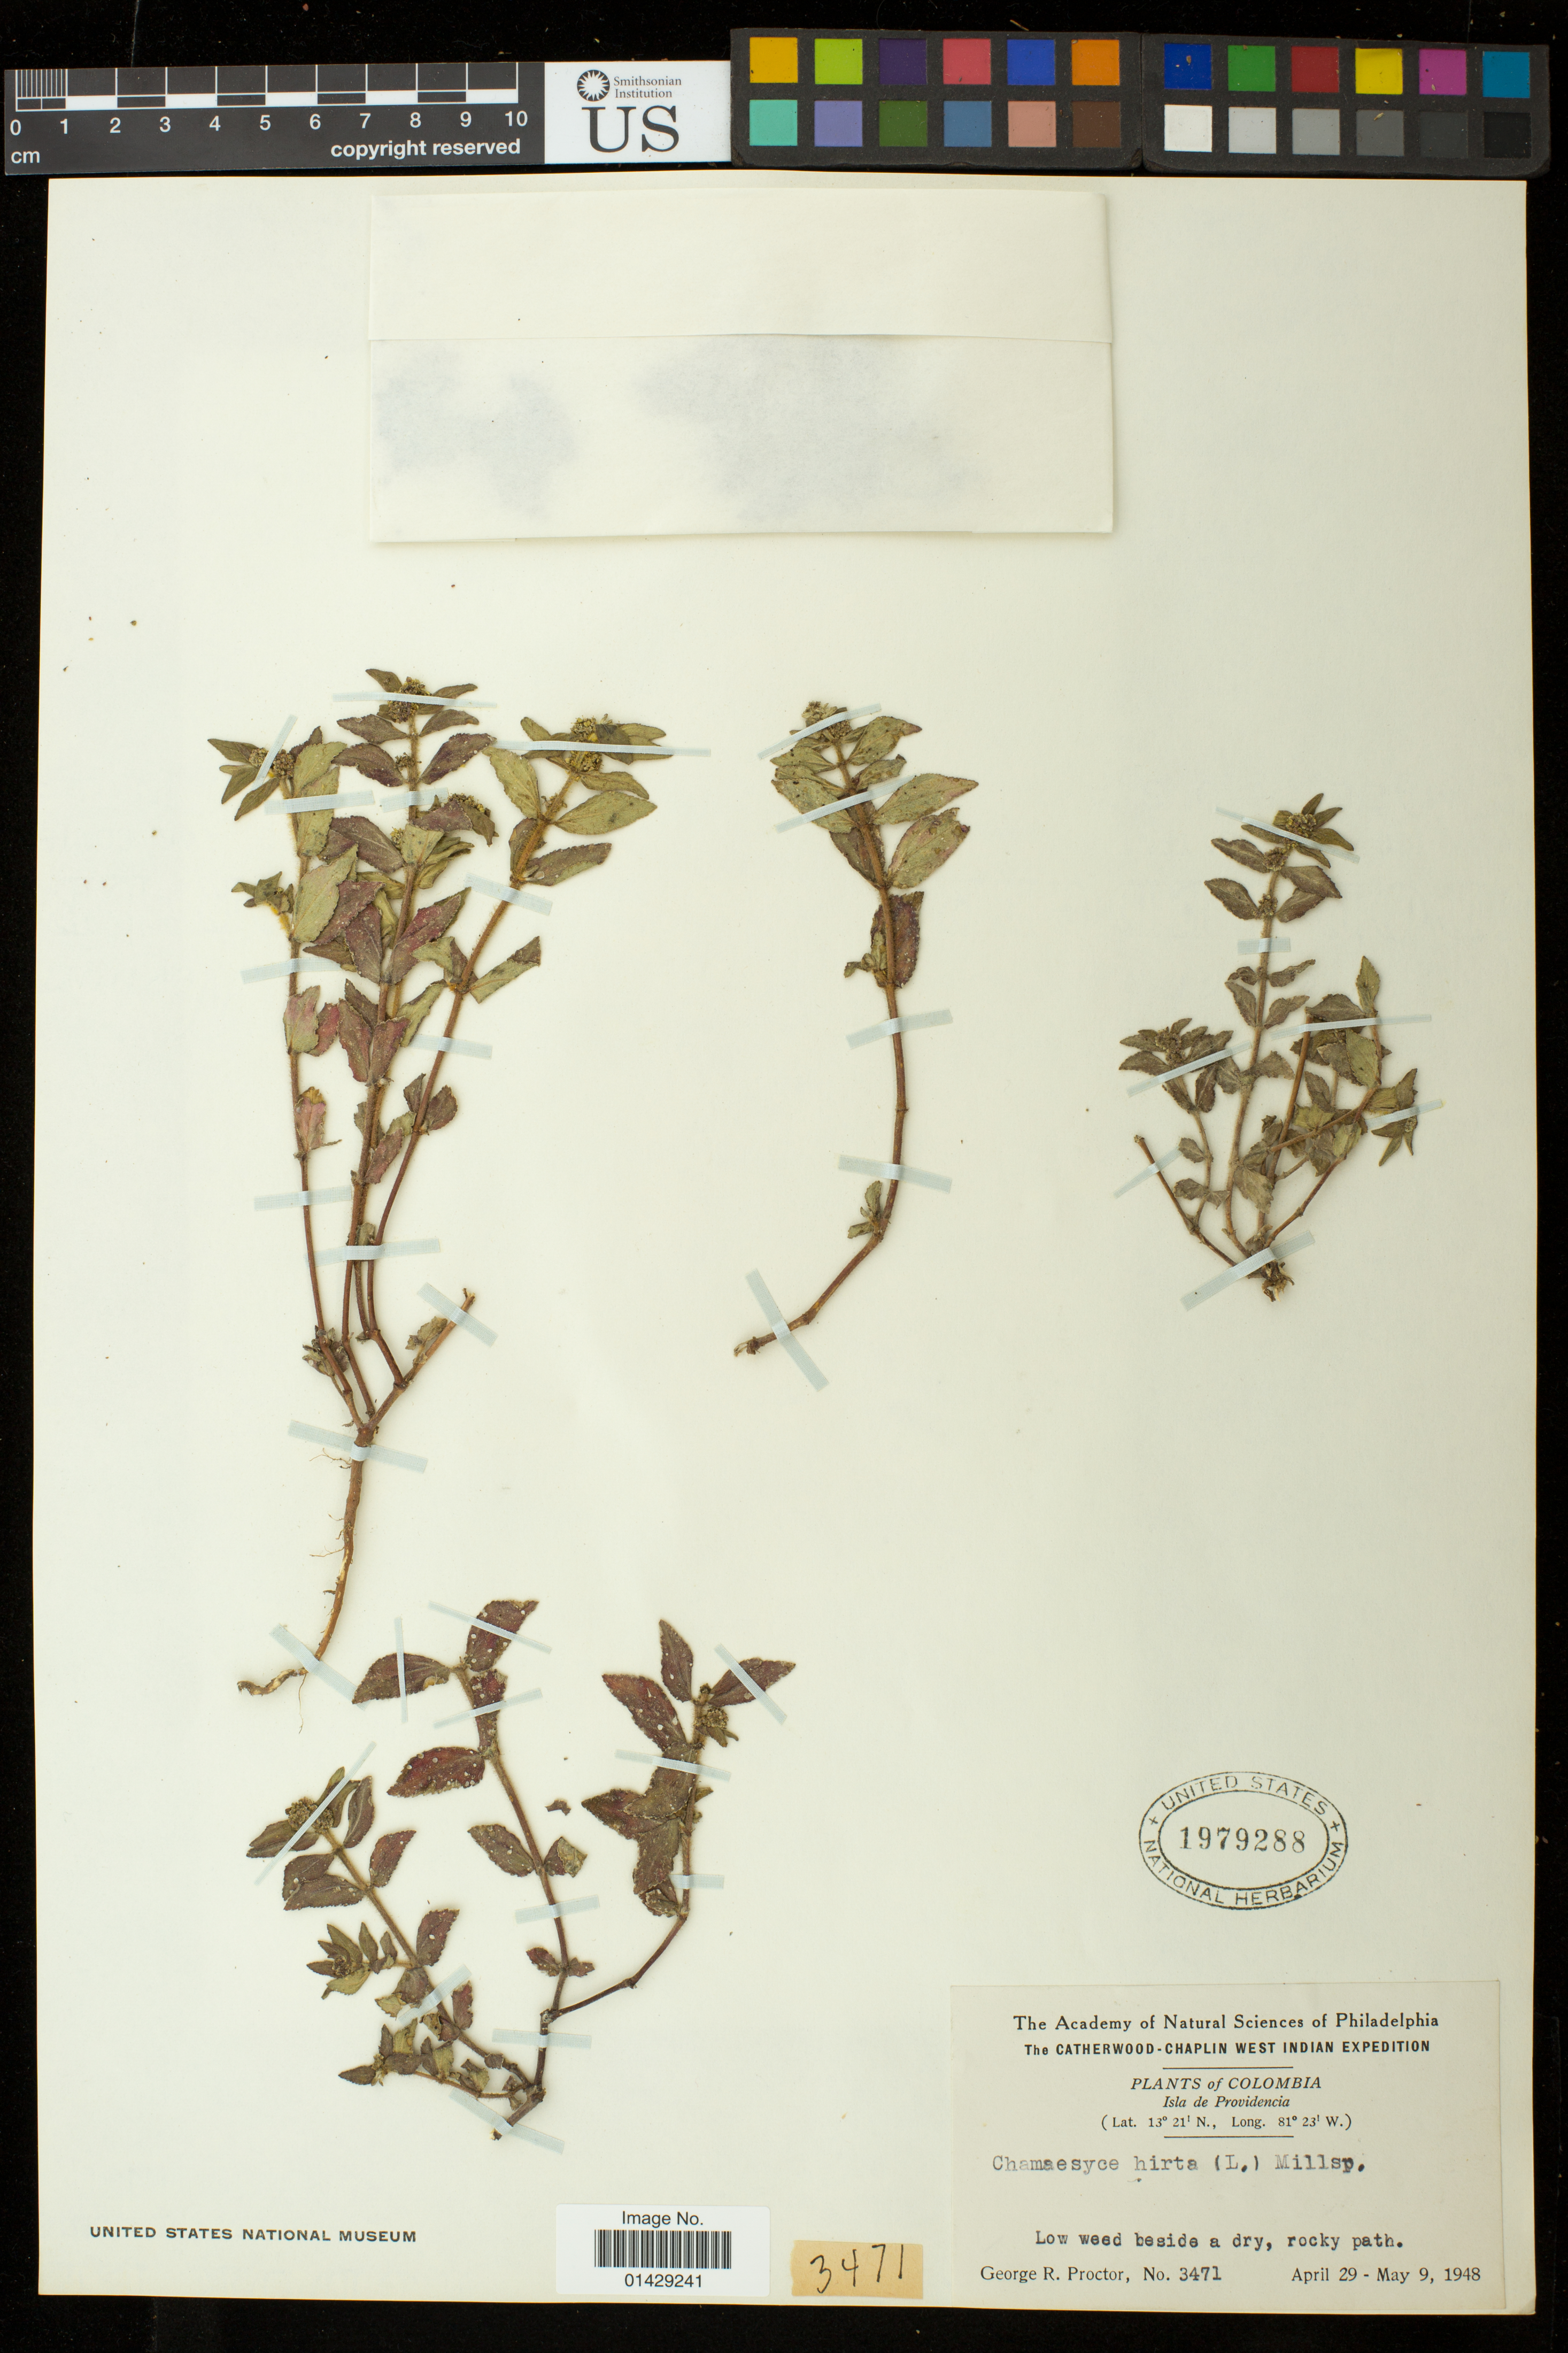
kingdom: Plantae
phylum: Tracheophyta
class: Magnoliopsida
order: Malpighiales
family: Euphorbiaceae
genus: Euphorbia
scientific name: Euphorbia hirta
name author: L.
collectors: G. R. Proctor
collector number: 3471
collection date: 1948-04-29/1948-05-09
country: Colombia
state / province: San Andres y Providencia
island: Providencia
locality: Isla de Providencia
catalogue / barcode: US 1979288